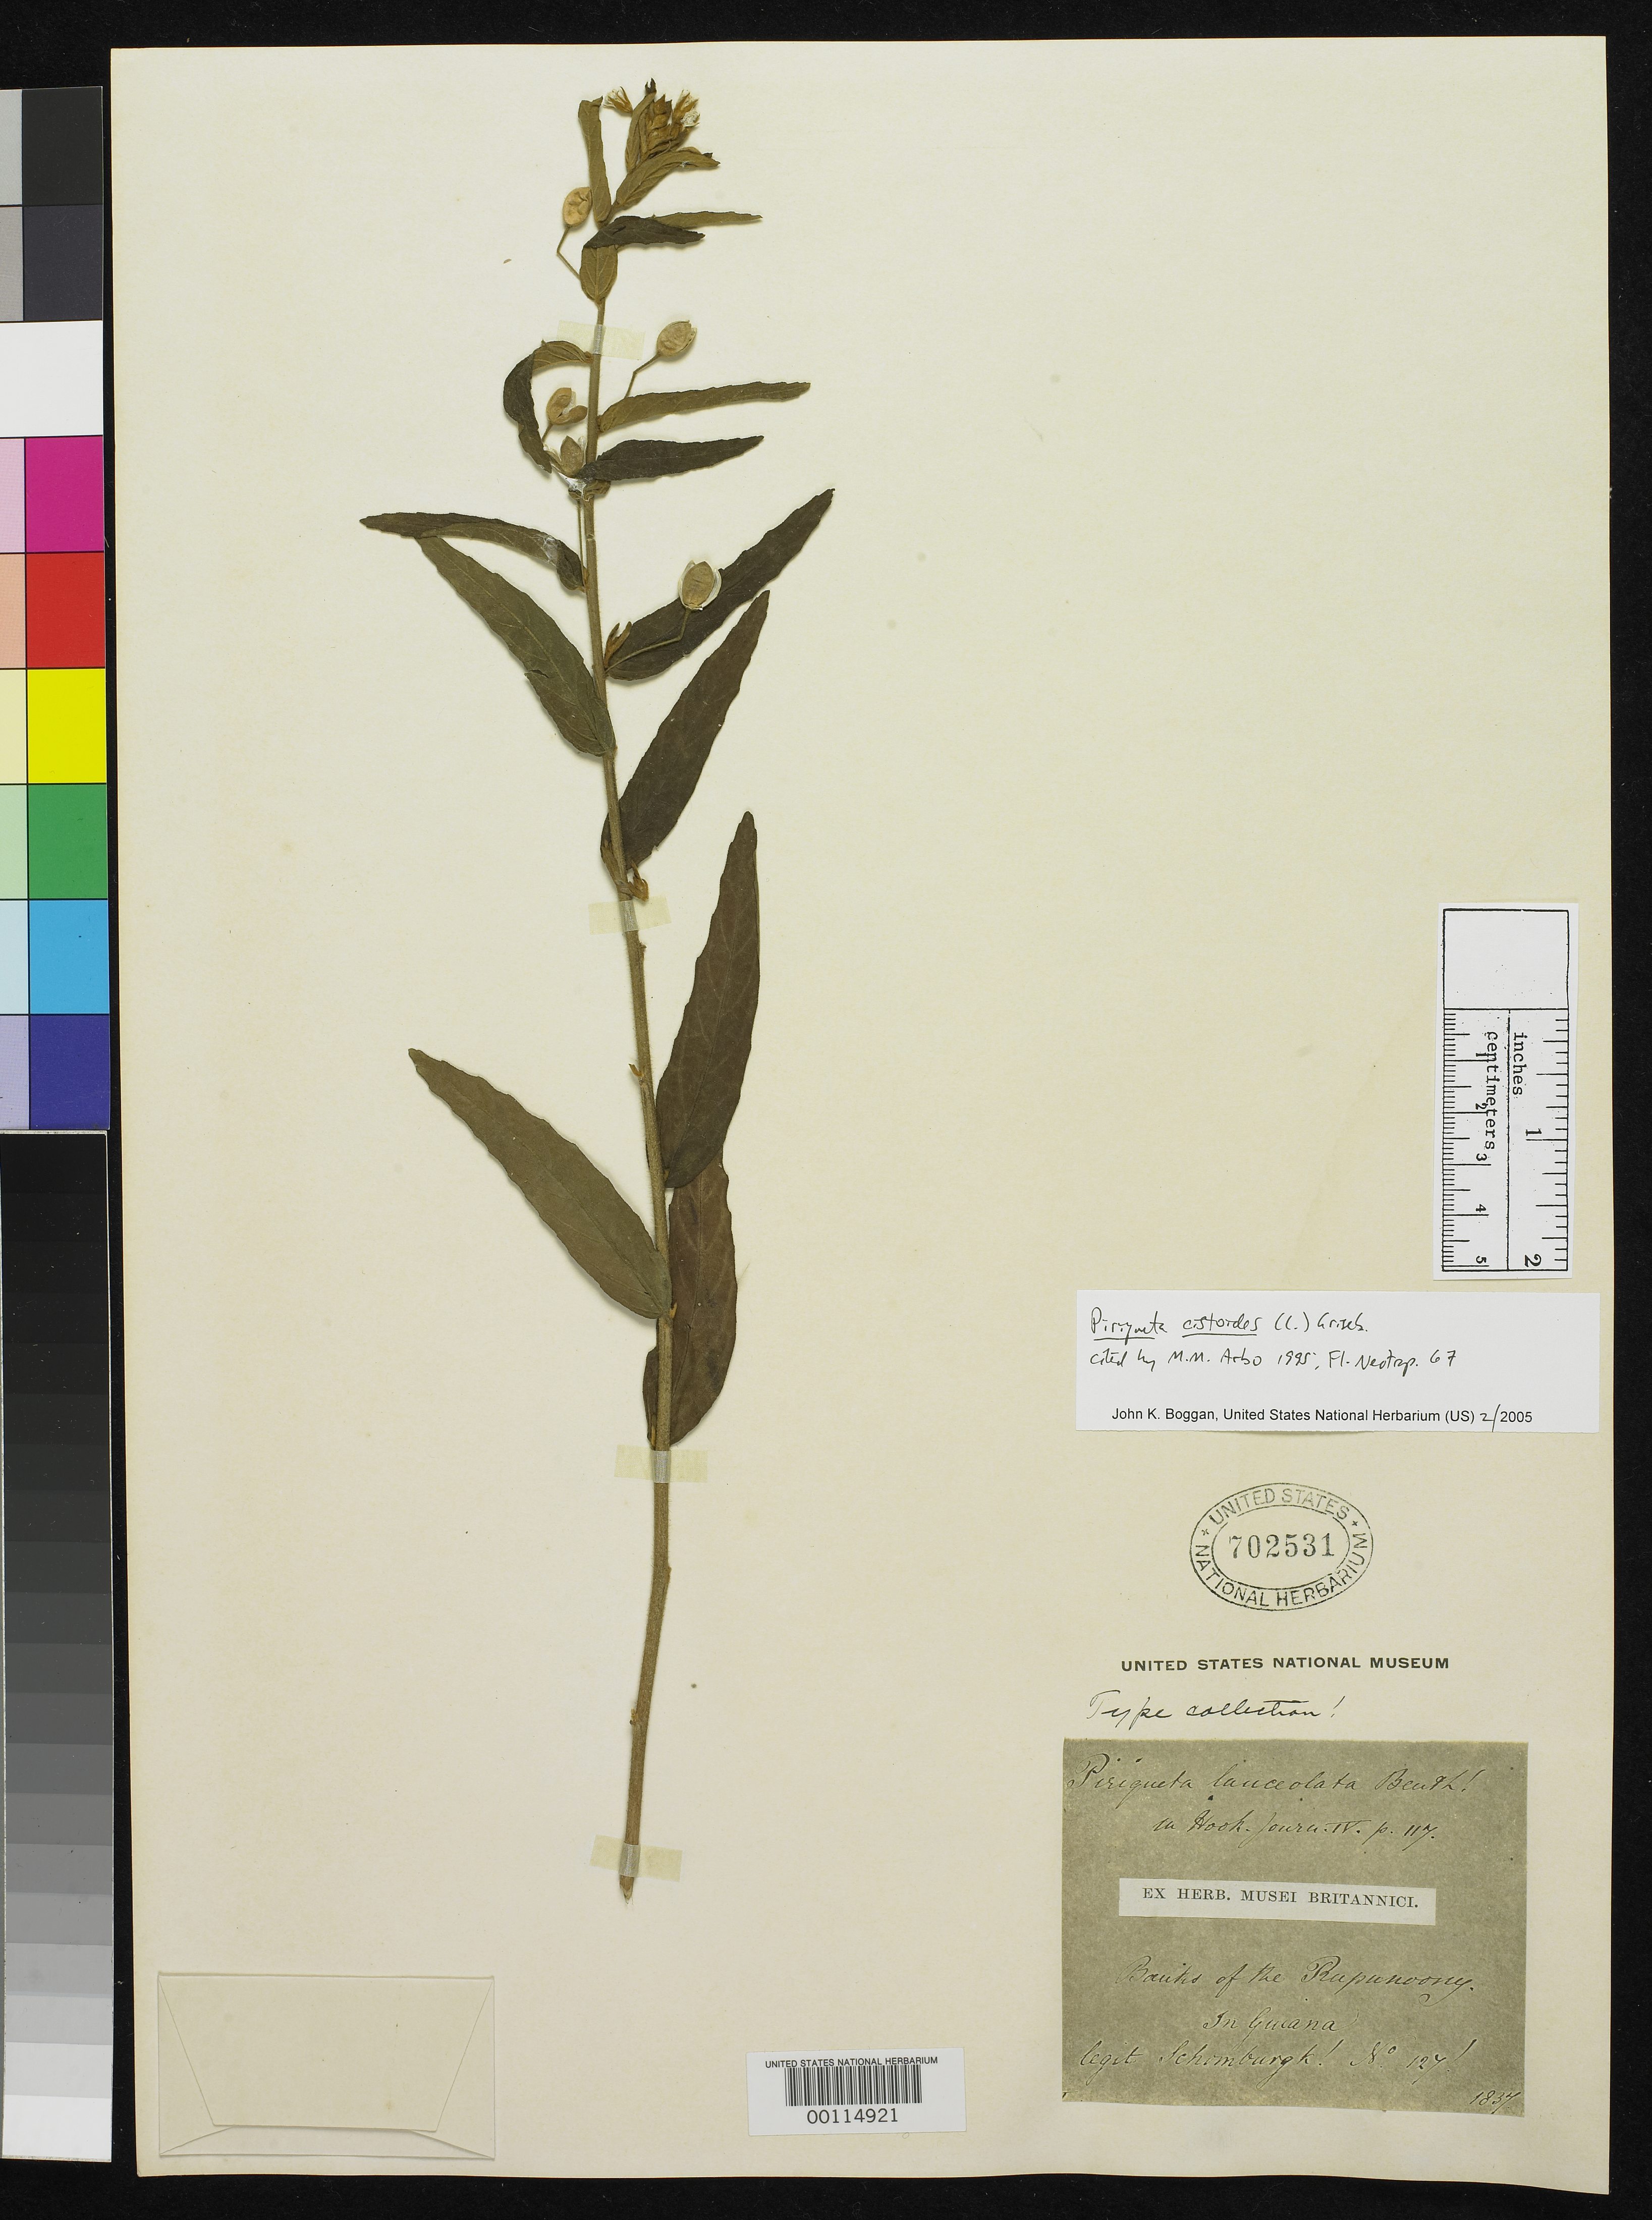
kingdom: Plantae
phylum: Tracheophyta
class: Magnoliopsida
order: Malpighiales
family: Turneraceae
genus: Piriqueta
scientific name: Piriqueta lanceolata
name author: Benth.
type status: Isotype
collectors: R. H. Schomburgk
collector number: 127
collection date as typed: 1837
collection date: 1837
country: Guyana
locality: Rupunoony.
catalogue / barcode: US 702531